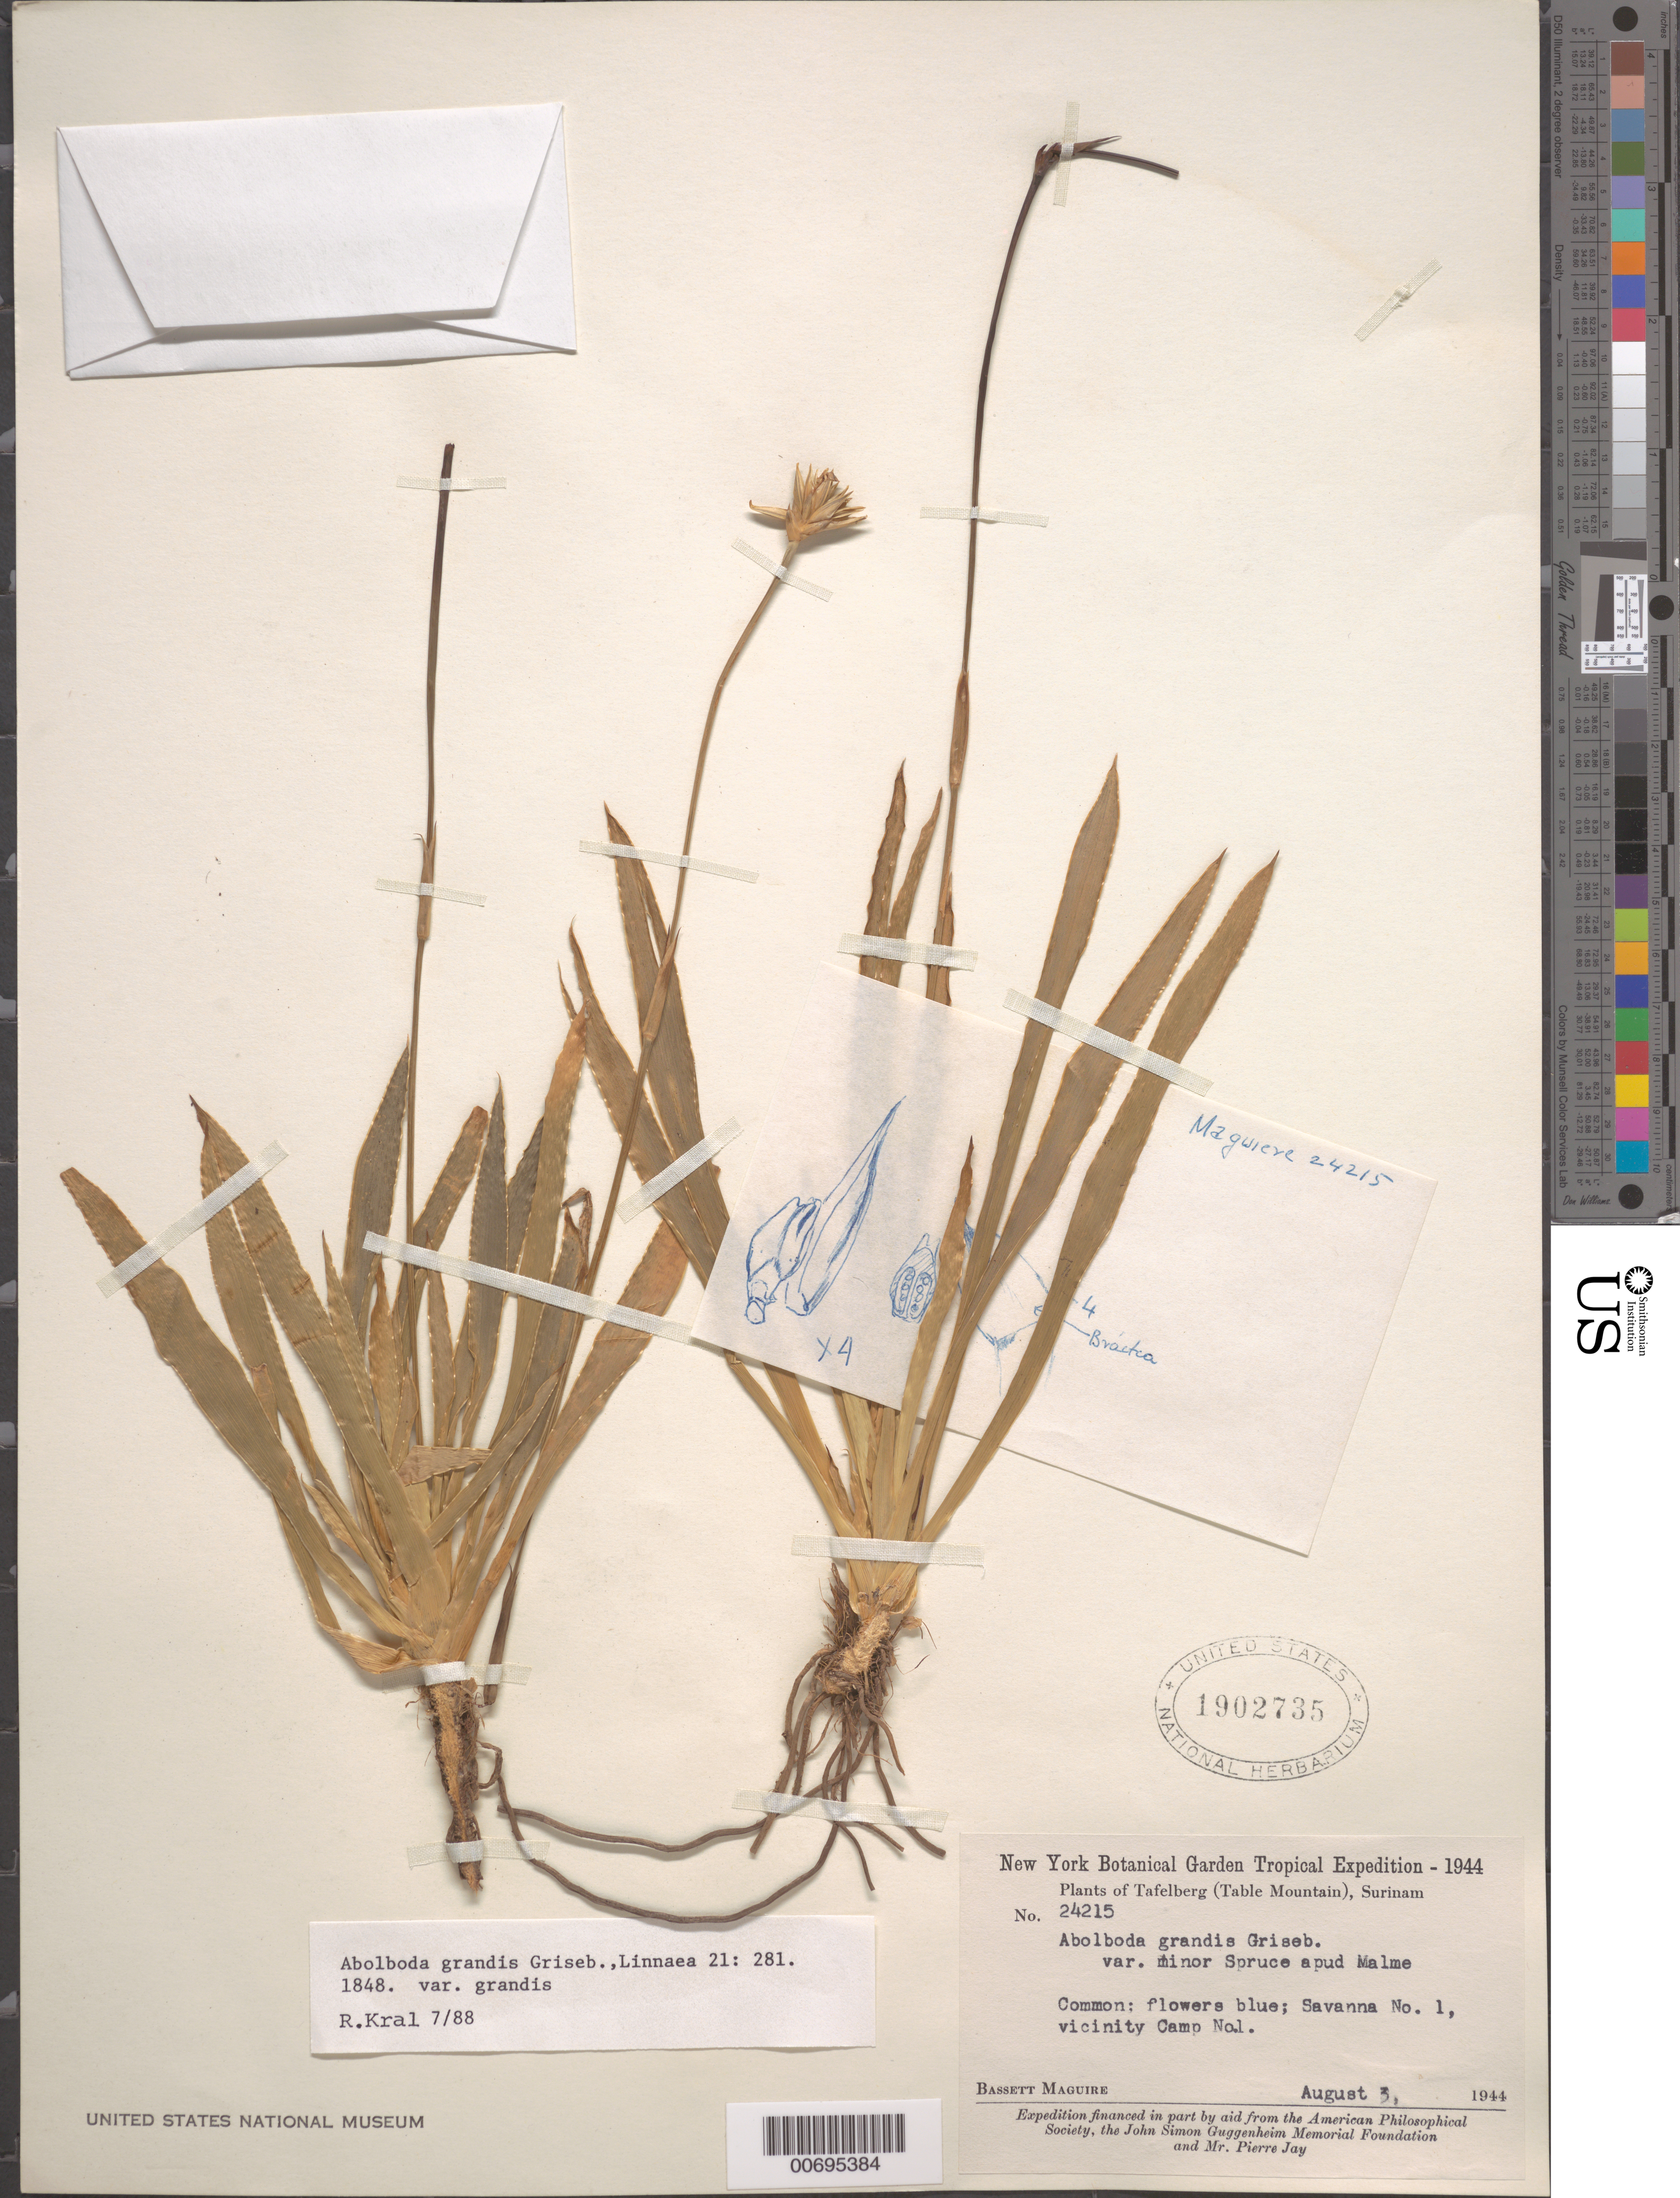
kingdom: Plantae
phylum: Tracheophyta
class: Liliopsida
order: Poales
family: Xyridaceae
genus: Abolboda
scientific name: Abolboda grandis var. grandis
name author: Griseb.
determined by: Kral, Robert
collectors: B. Maguire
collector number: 24215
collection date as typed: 3-Aug-44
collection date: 1944-08-03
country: Suriname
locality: Tafelberg (Table Mountain), Savanna I, vic. Camp no. 1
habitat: Savanna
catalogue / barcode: US 1902735